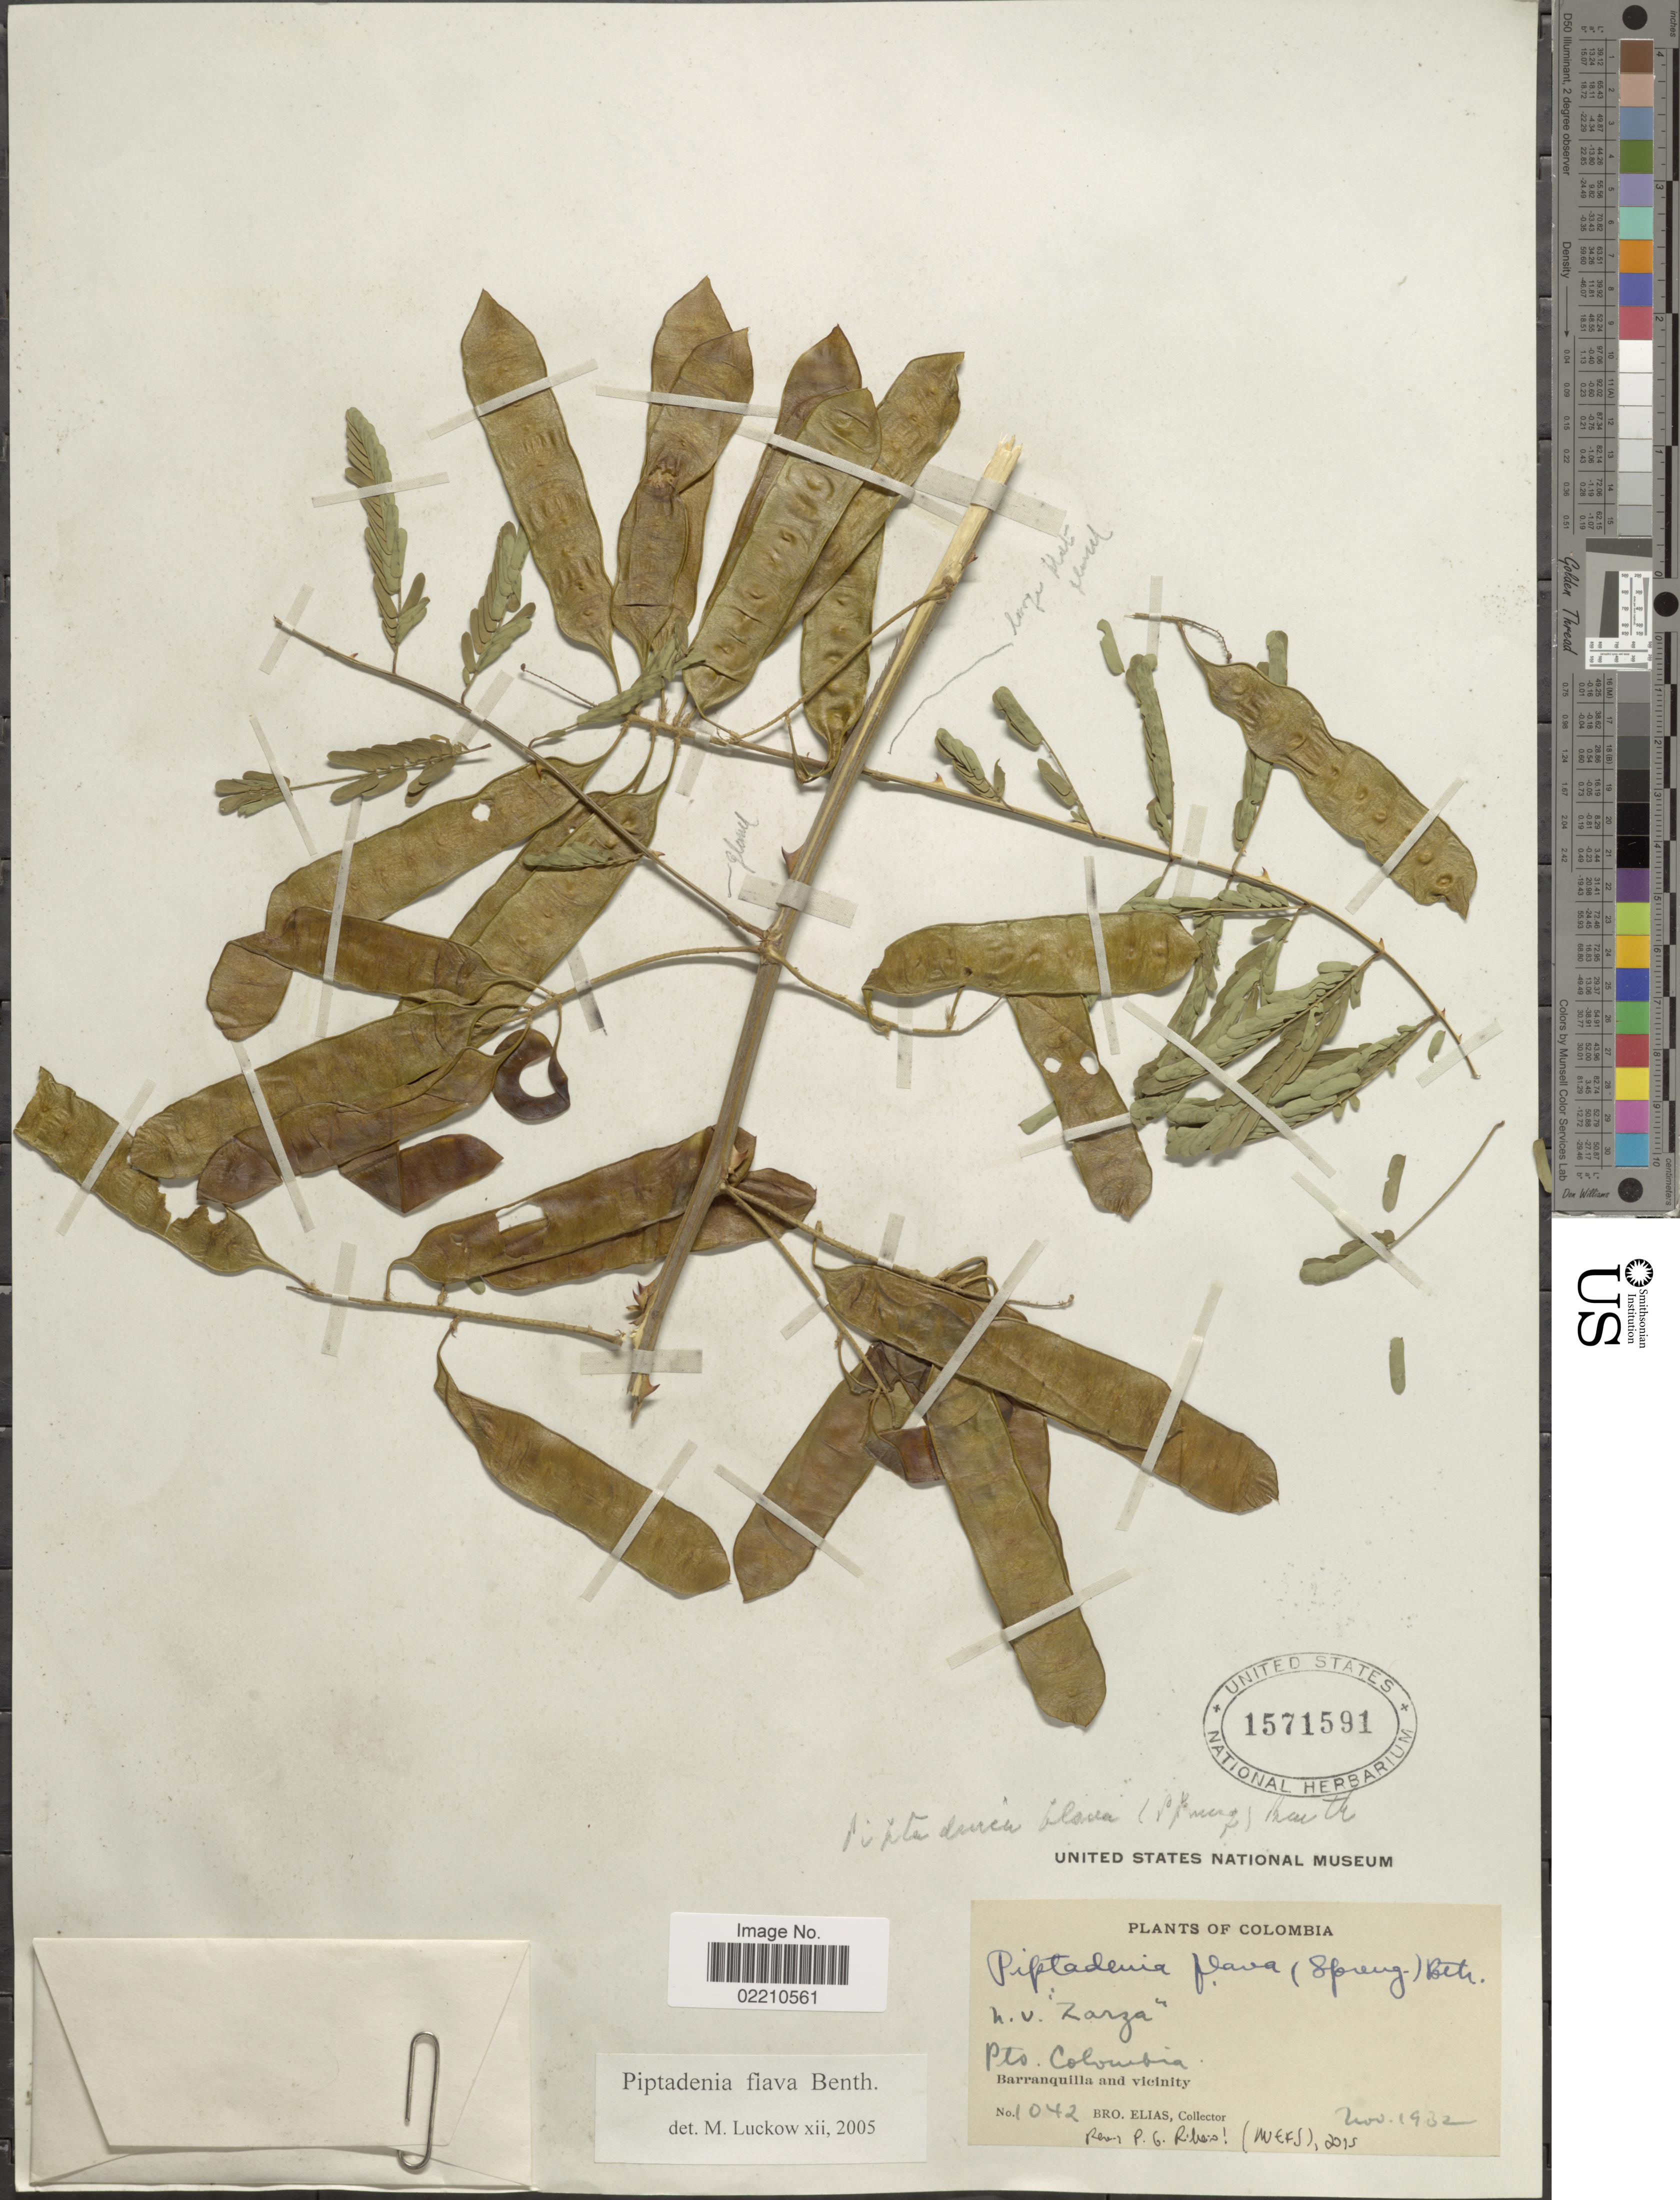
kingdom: Plantae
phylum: Tracheophyta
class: Magnoliopsida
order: Fabales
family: Fabaceae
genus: Piptadenia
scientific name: Piptadenia flava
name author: (DC.) Benth.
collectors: Bro. Elias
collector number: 1042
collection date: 1932-11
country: Colombia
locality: N.V. Zarza, Pto. Colombia, Barranquilla and vicinity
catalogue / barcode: US 1571591